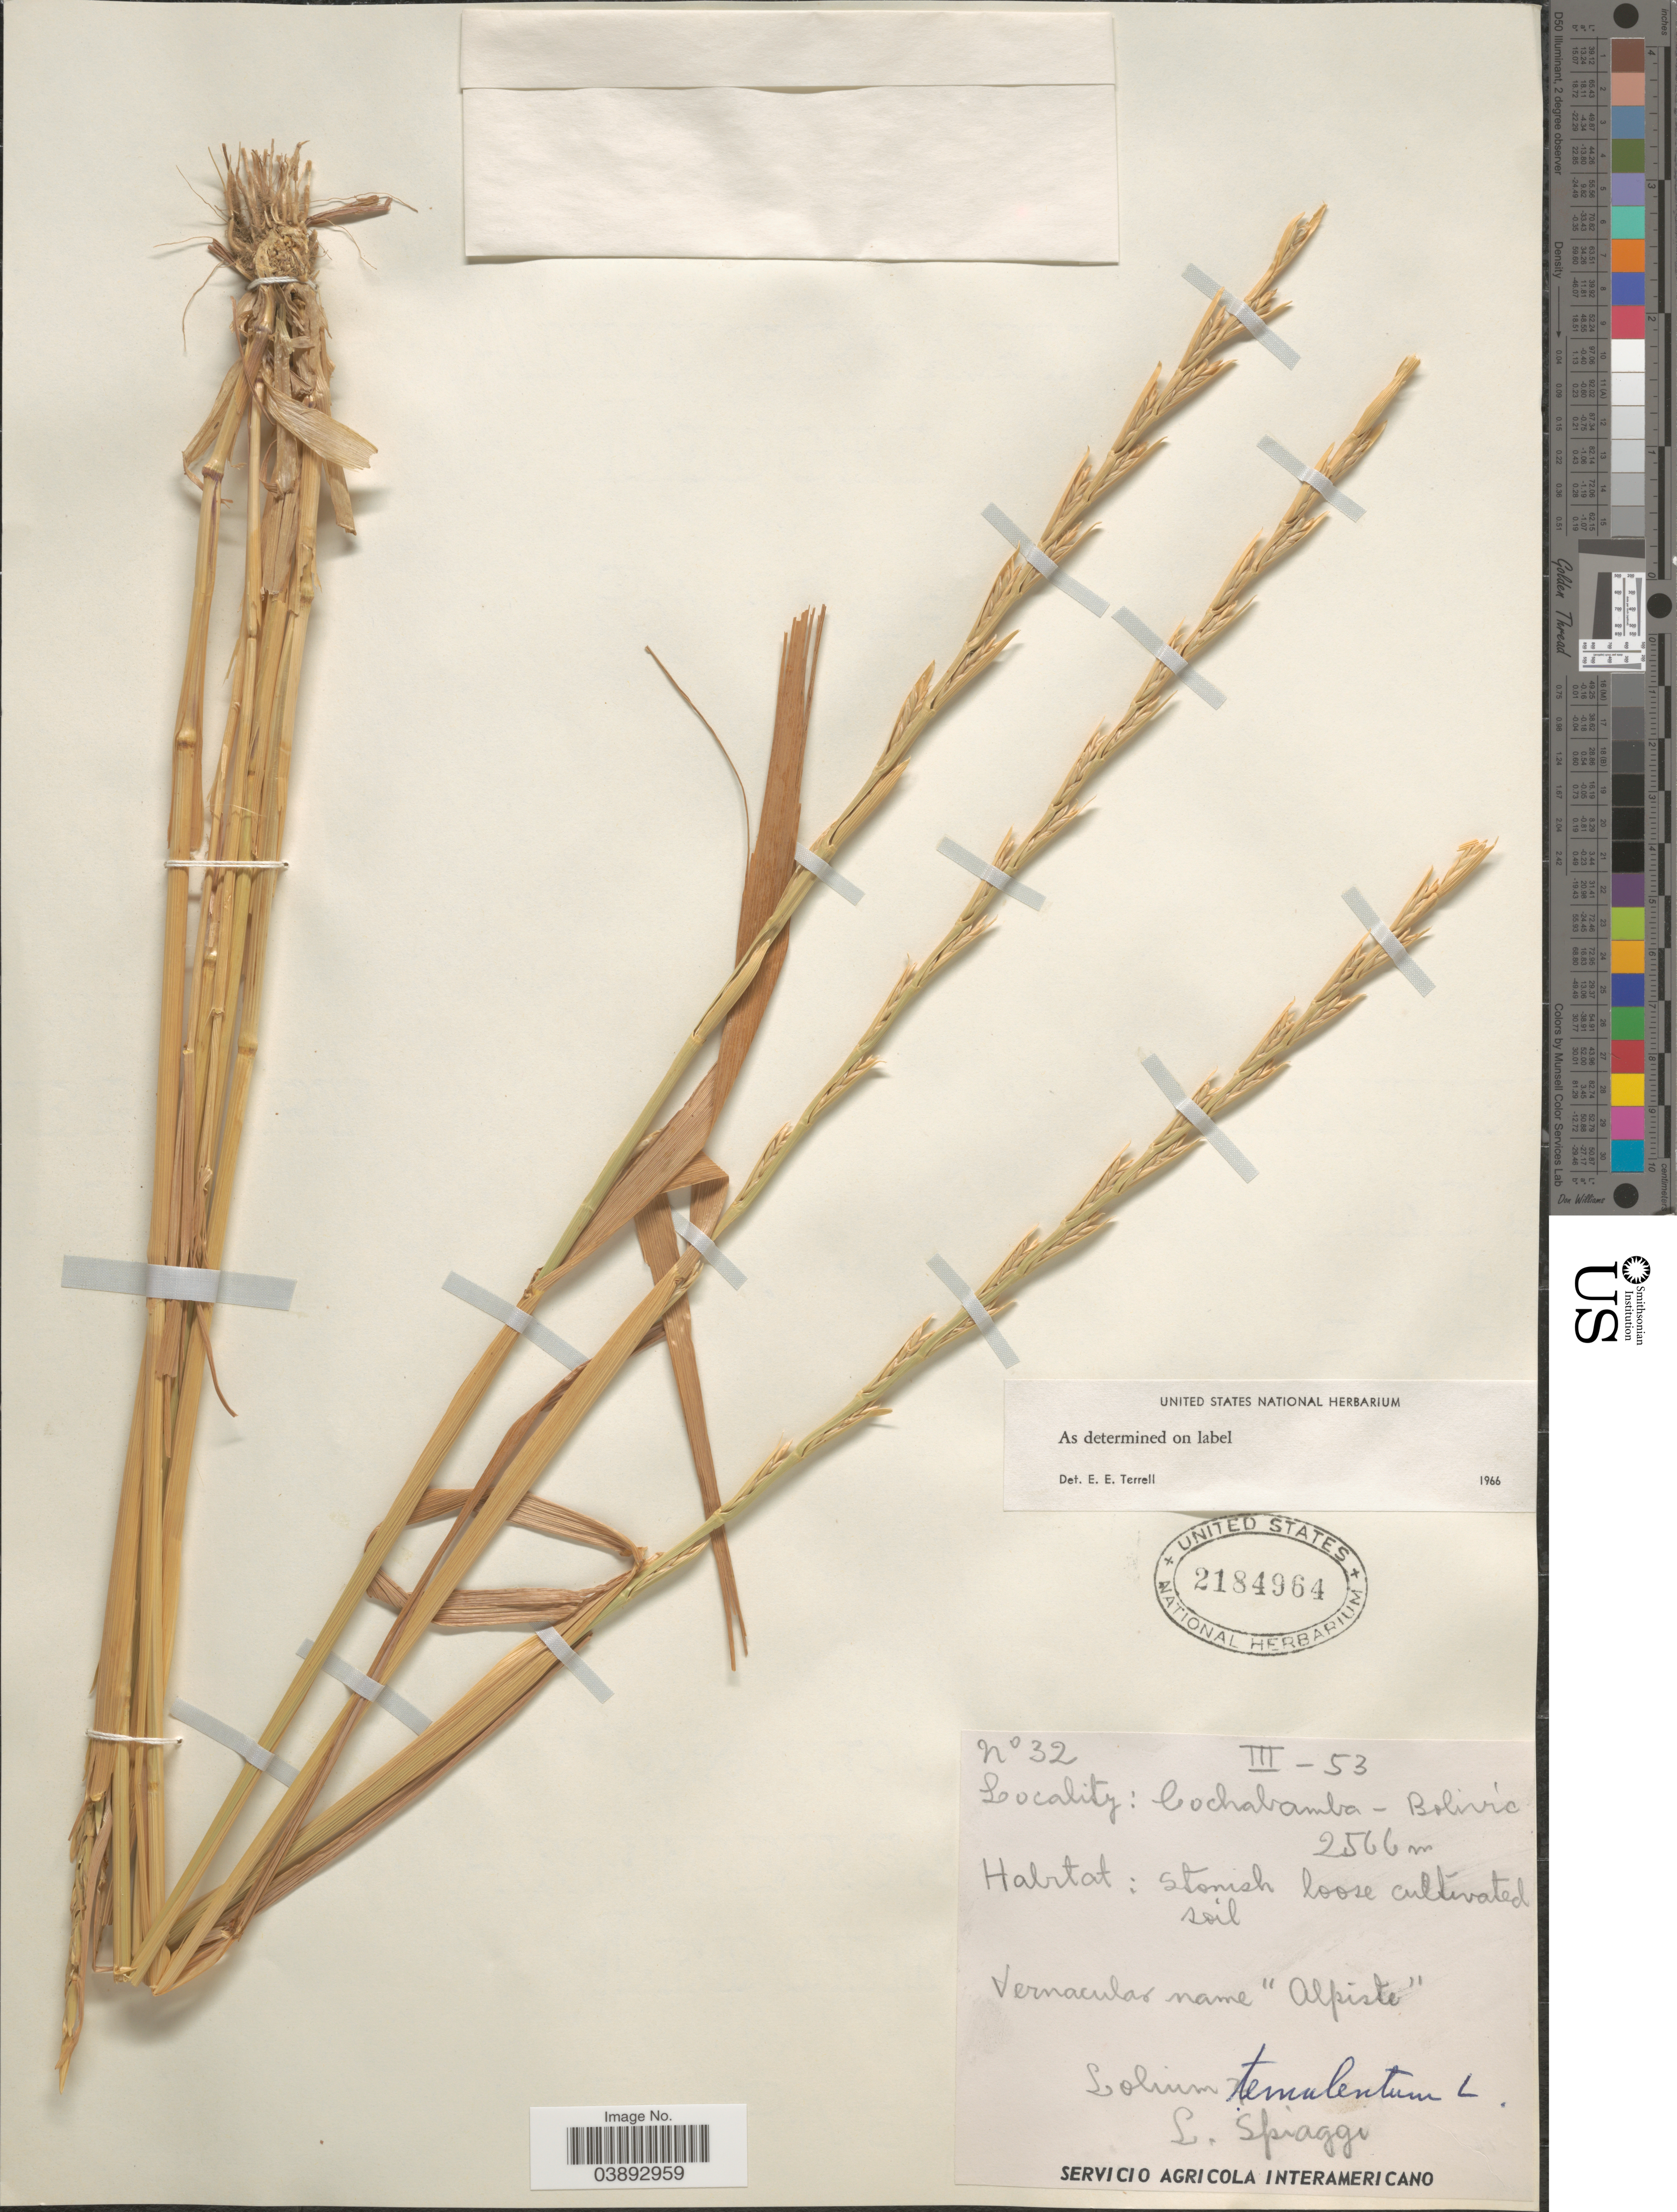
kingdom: Plantae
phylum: Tracheophyta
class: Liliopsida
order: Poales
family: Poaceae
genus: Lolium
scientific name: Lolium temulentum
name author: L.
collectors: L. Spiaggi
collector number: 32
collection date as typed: Transcribed d/m/y: /3/53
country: Bolivia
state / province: Cochabamba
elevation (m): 2566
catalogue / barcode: US 2184964